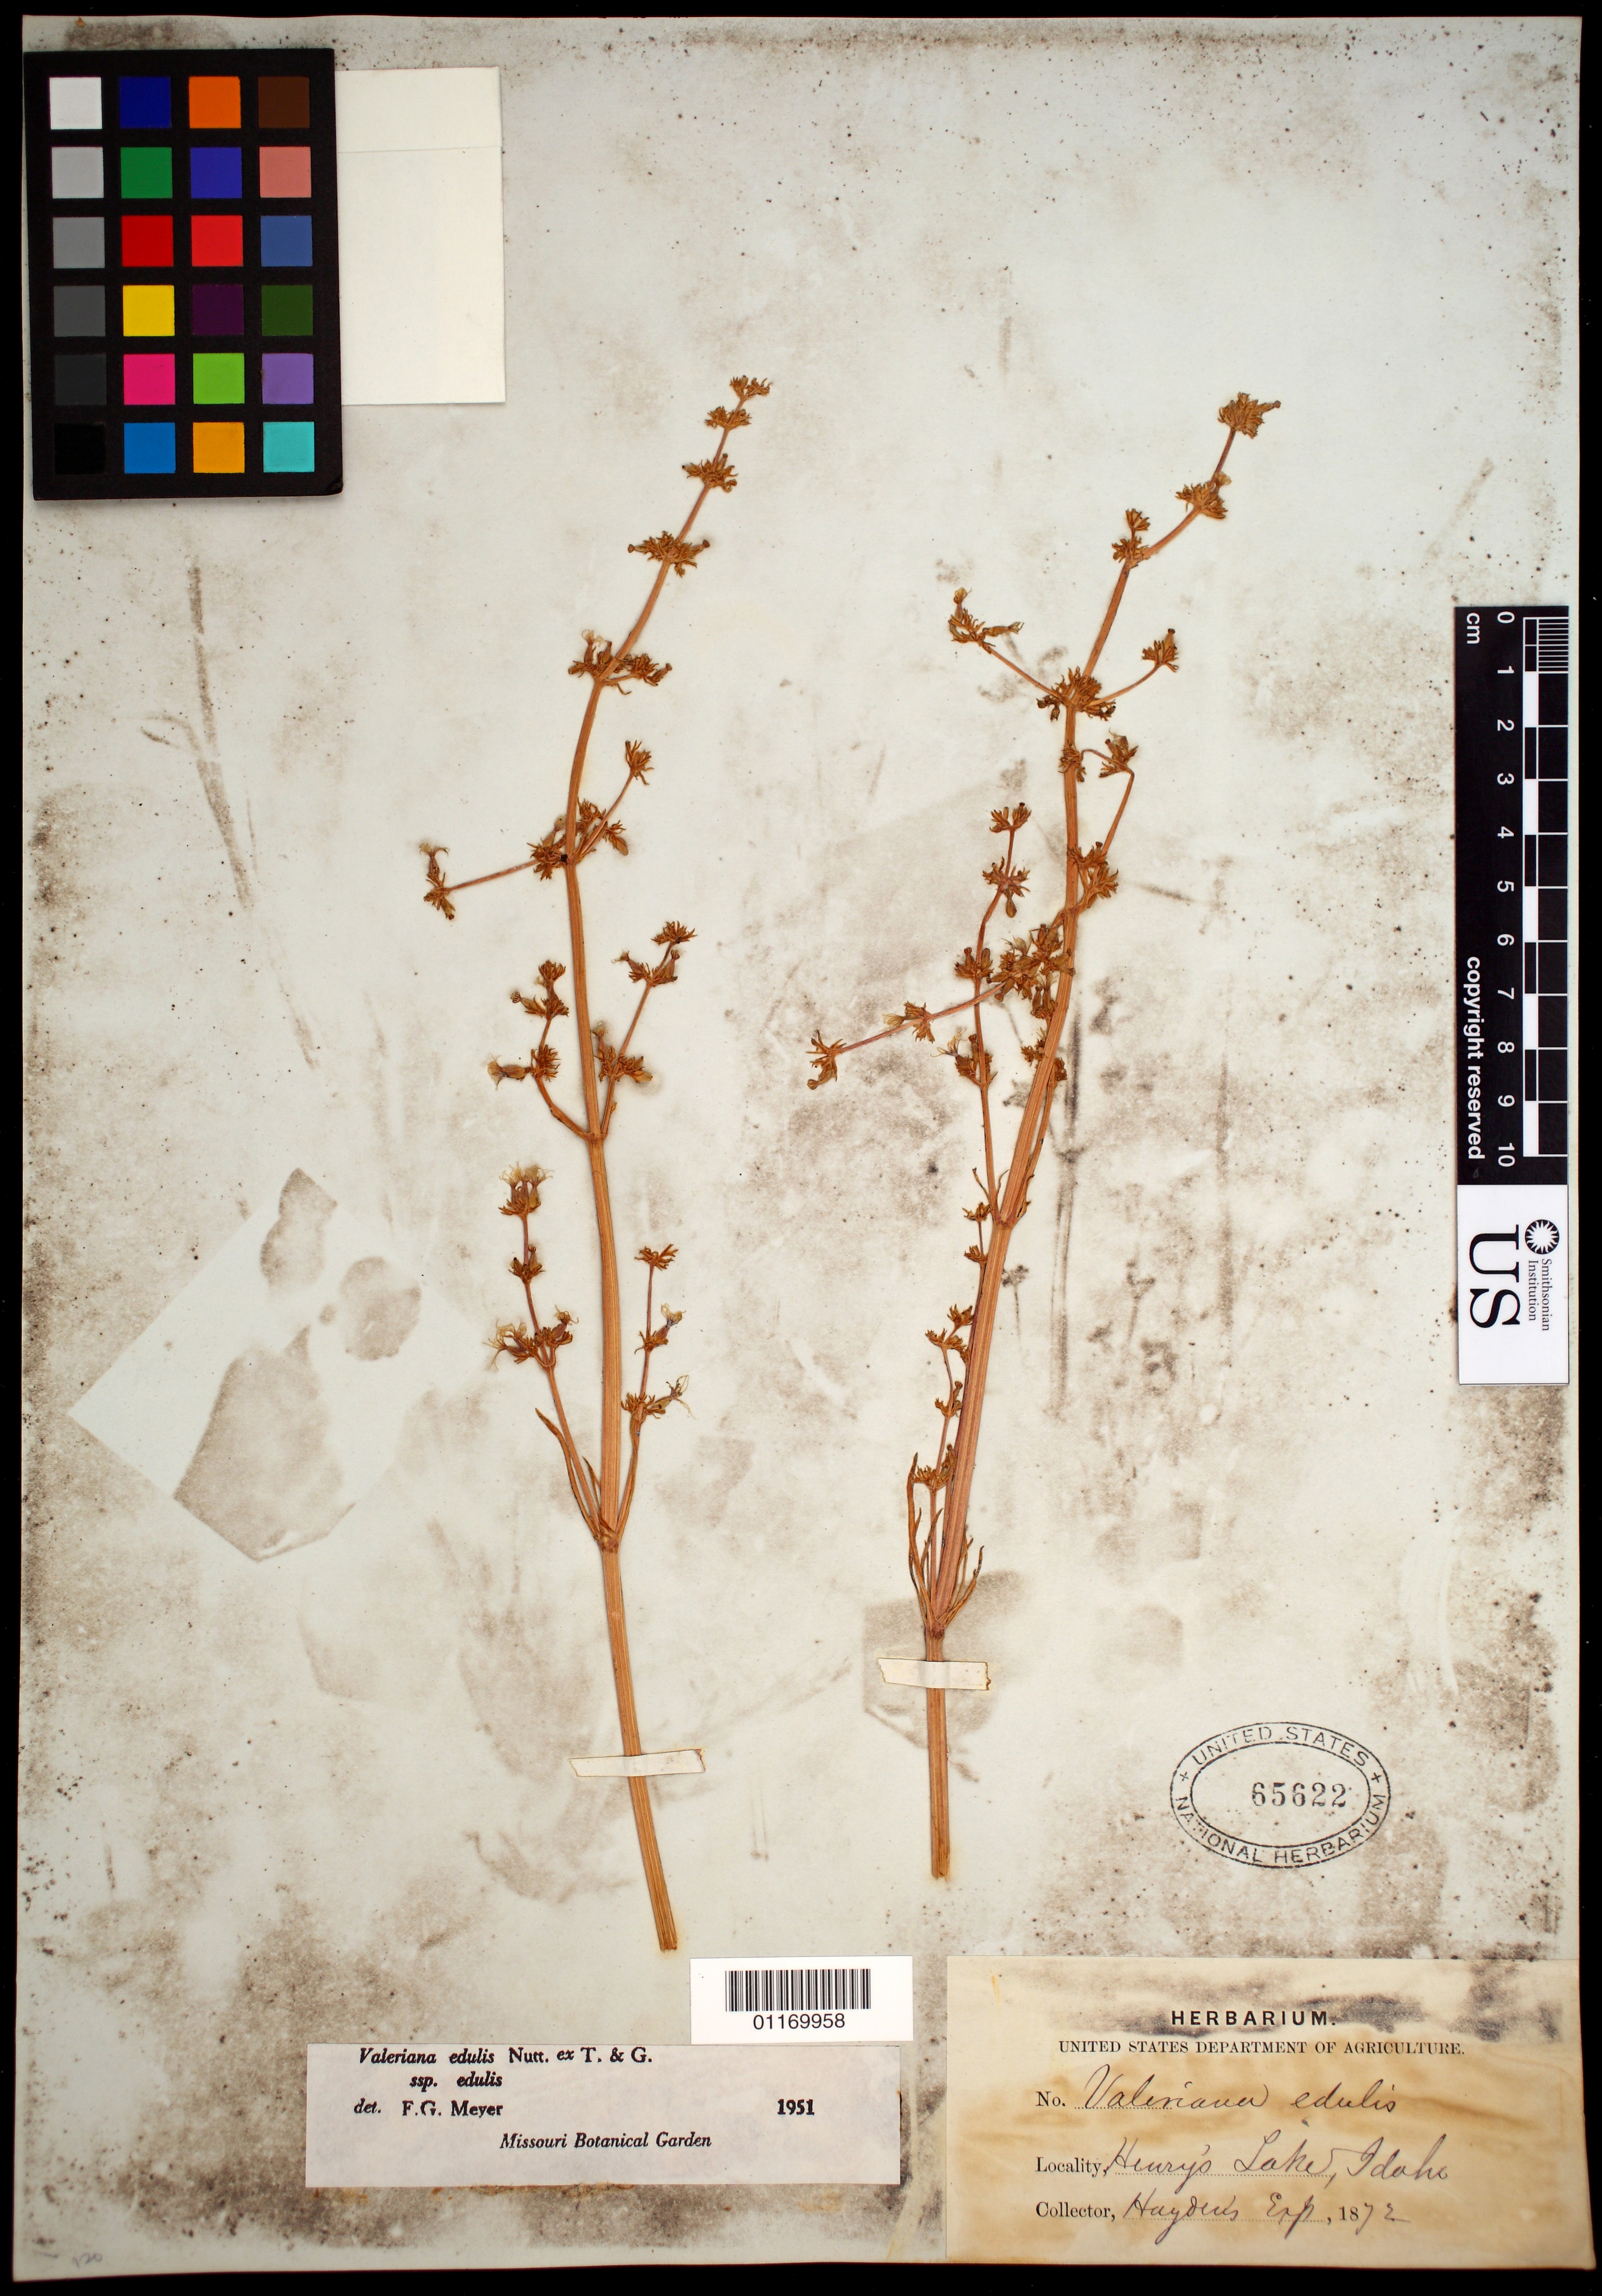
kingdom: Plantae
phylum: Tracheophyta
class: Magnoliopsida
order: Dipsacales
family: Caprifoliaceae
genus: Valeriana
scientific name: Valeriana edulis subsp. edulis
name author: Nutt.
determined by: Meyer, F. G.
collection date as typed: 1872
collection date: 1872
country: United States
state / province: Idaho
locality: Henry's Lake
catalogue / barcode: US 65622